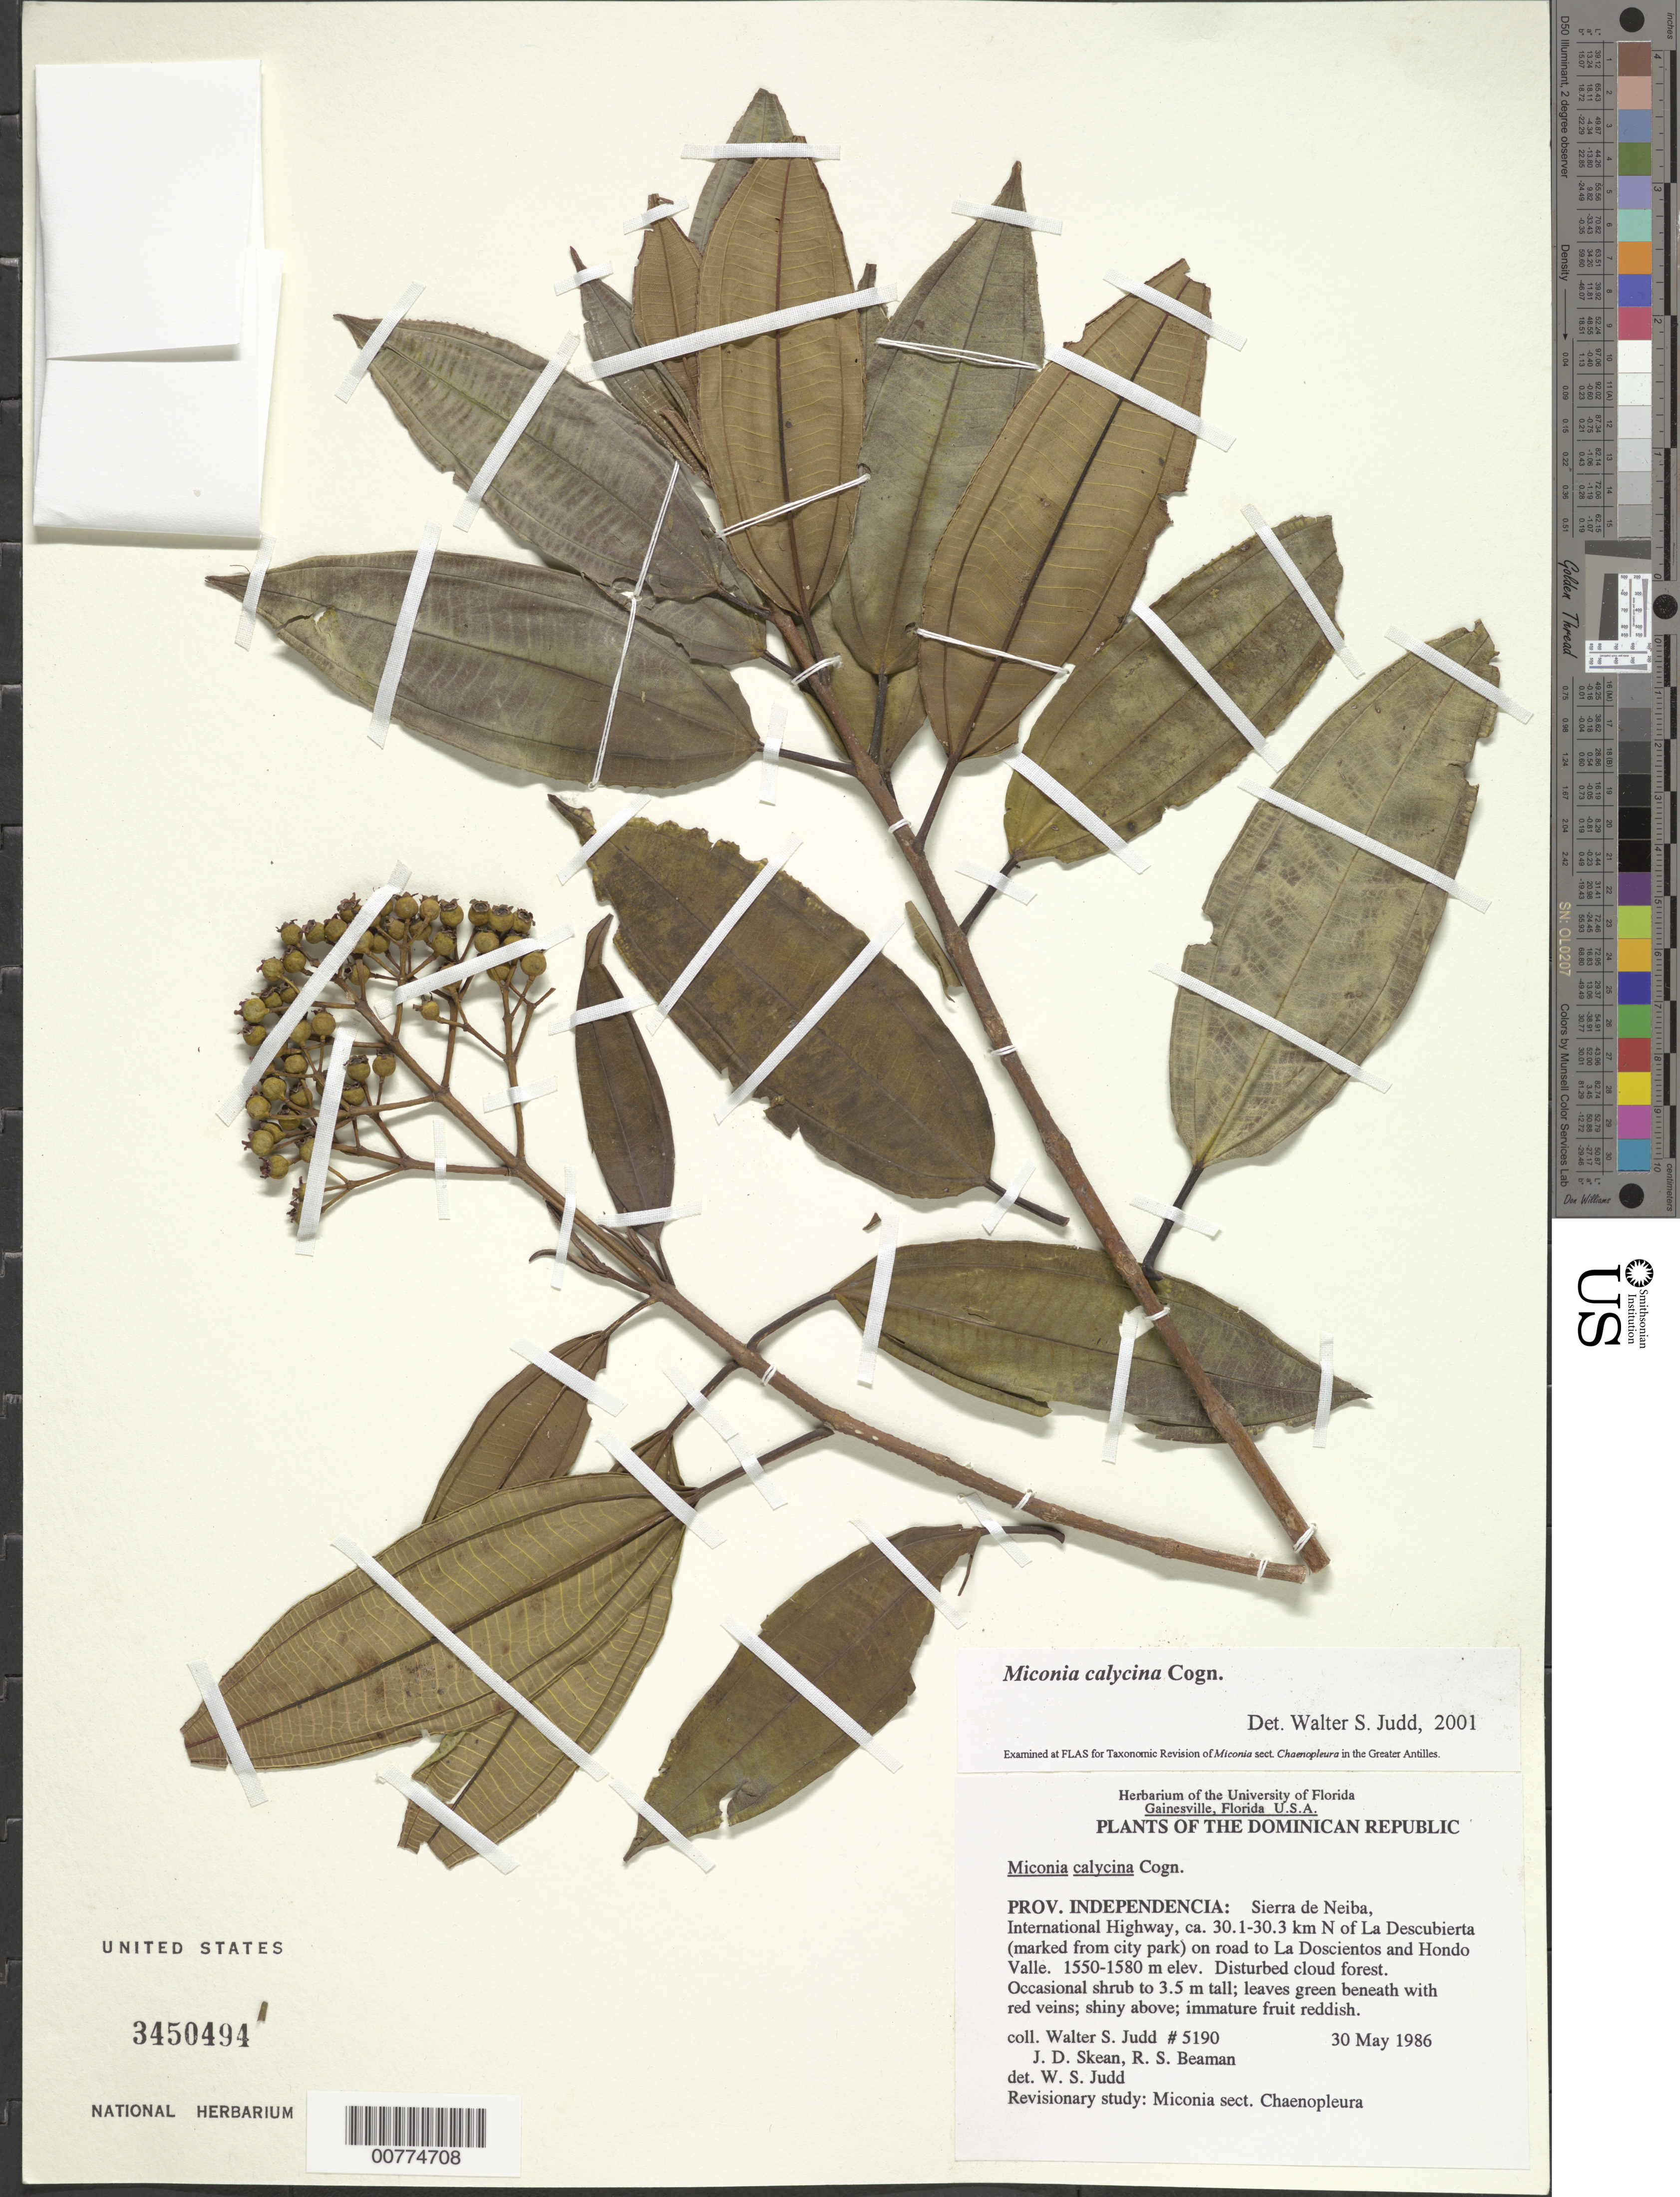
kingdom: Plantae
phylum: Tracheophyta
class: Magnoliopsida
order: Myrtales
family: Melastomataceae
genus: Miconia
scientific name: Miconia calycina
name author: Cogn.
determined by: Judd, Walter S.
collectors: W. S. Judd, J. D. Skean & R. S. Beaman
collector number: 5190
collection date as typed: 30 May 1986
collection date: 1986-05-30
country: Dominican Republic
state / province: Independencia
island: Hispaniola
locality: Sierra de Neiba, International Highway, 30.1-30.3 km N of La Descubierta (marked from city park) on road to La Doscientos and Hondo Valle.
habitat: Disturbed cloud forest.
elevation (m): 1550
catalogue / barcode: US 3450494